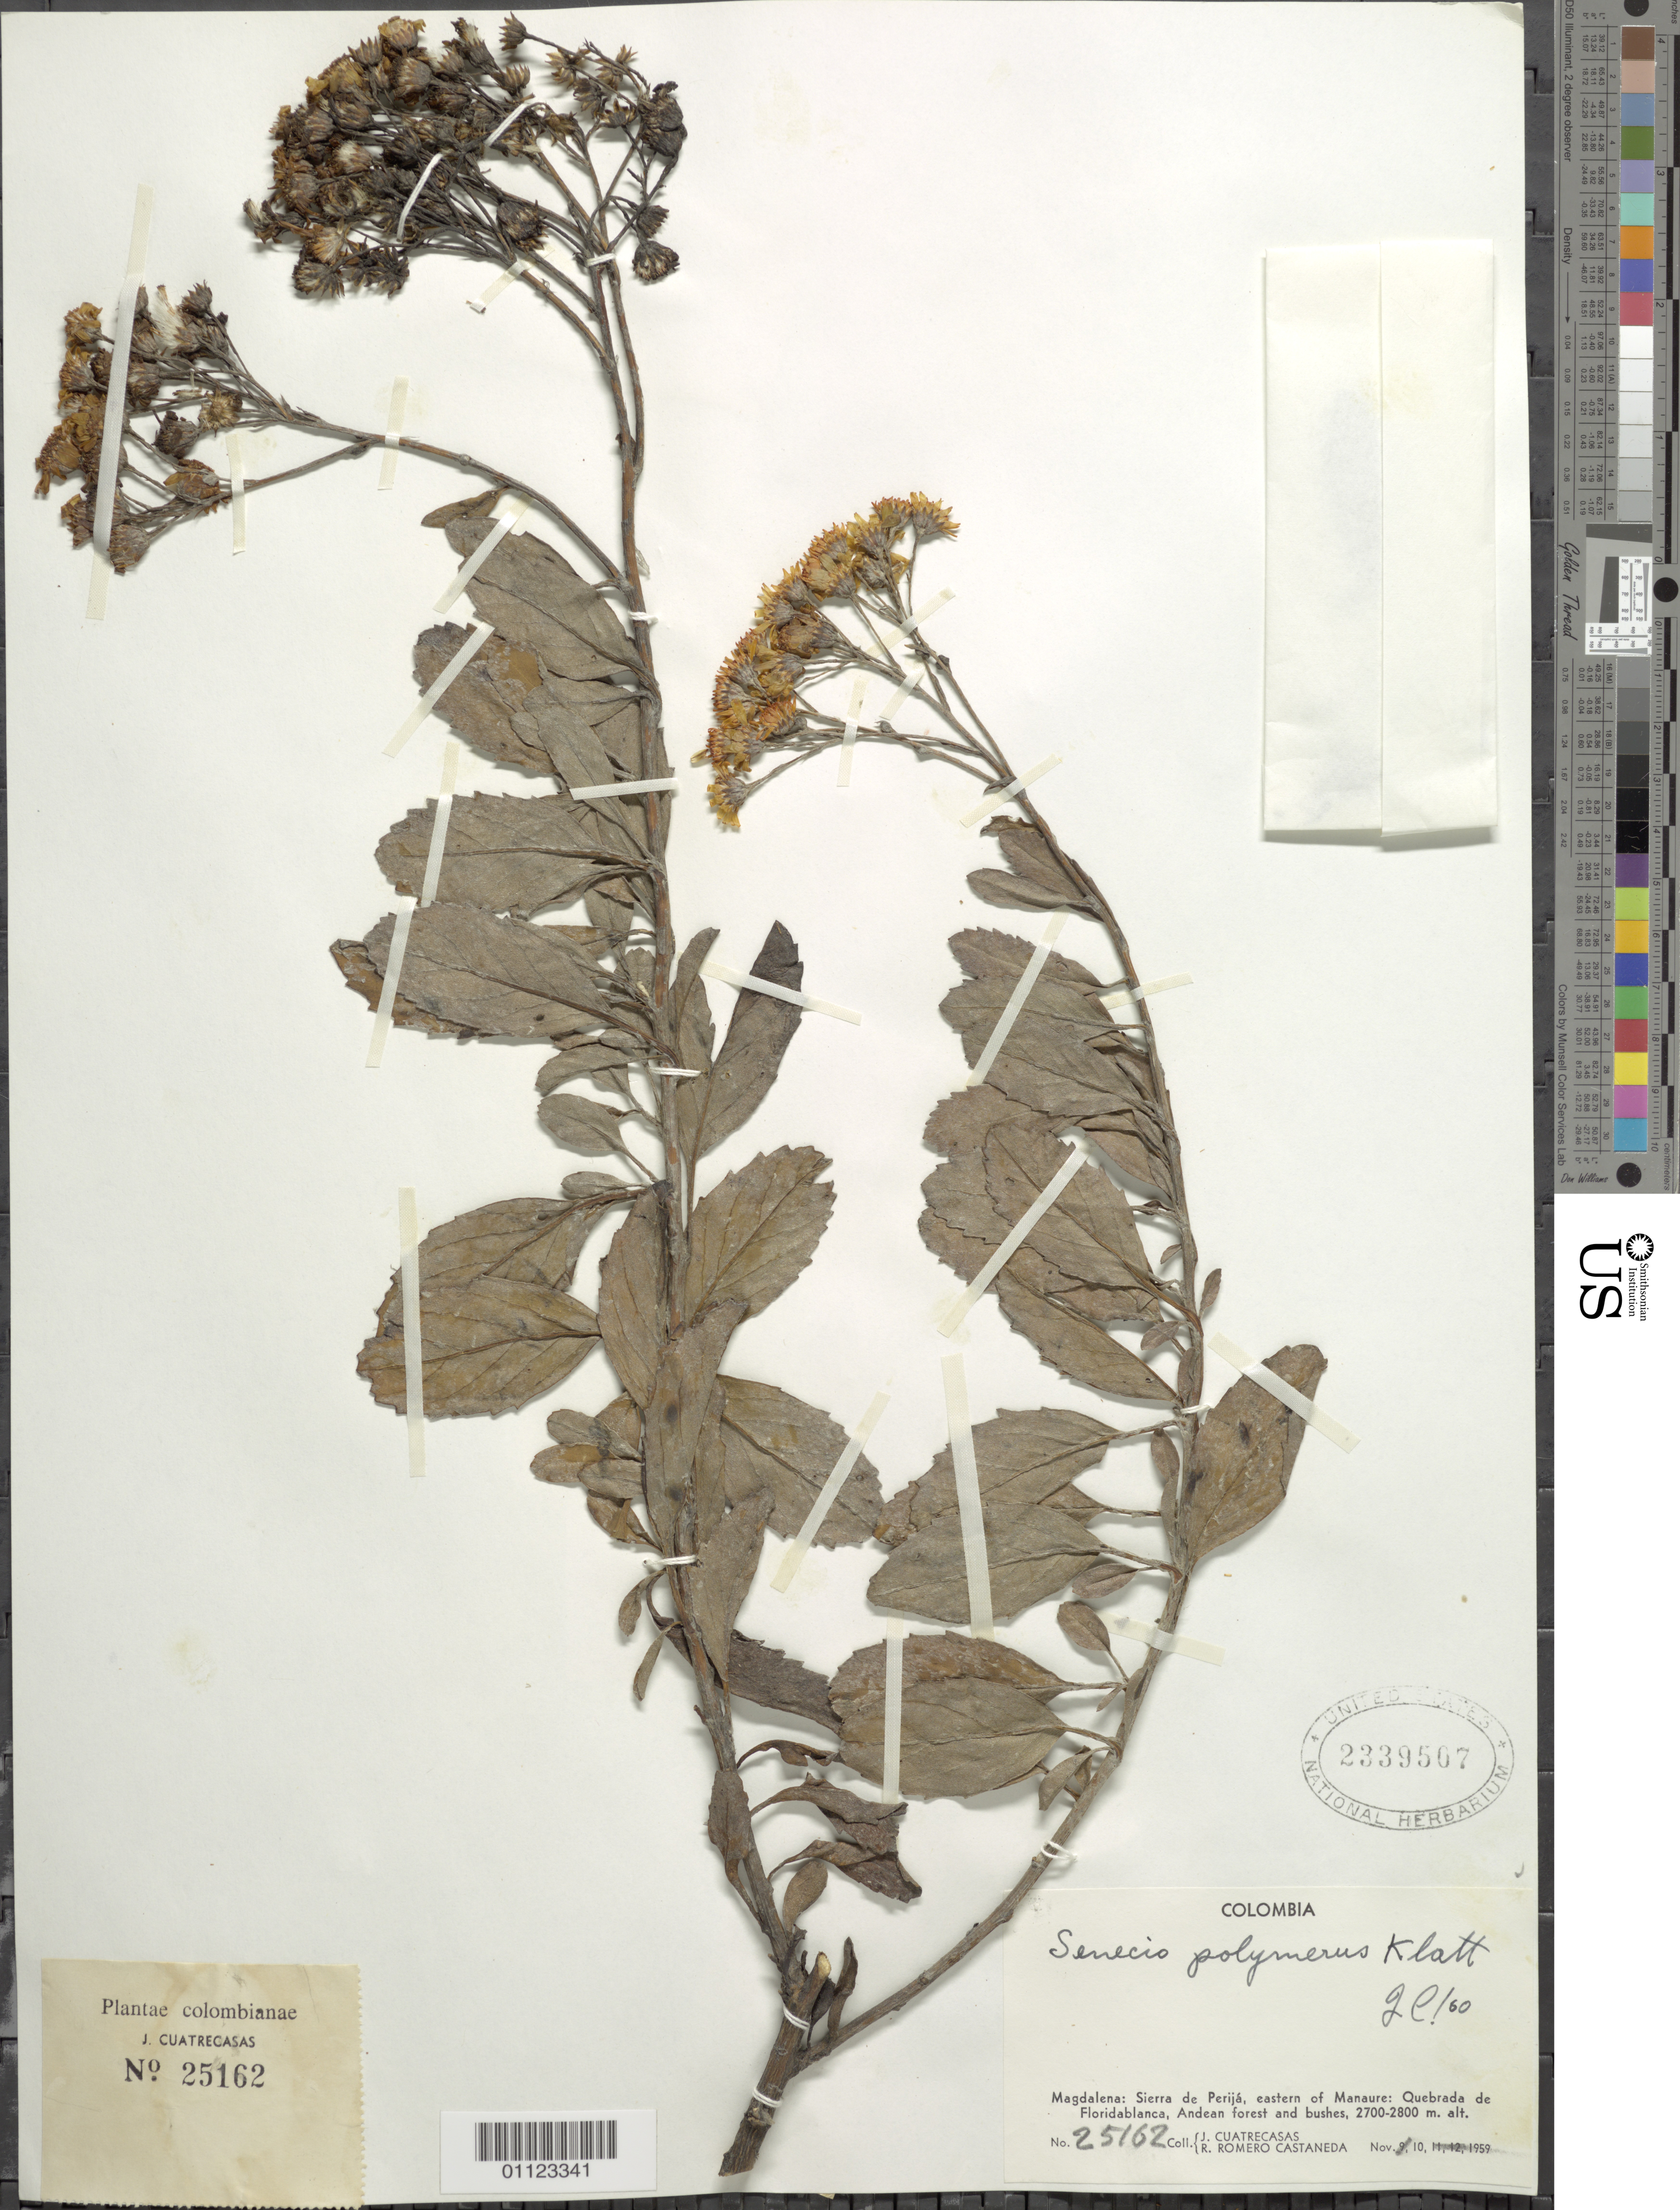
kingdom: Plantae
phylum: Tracheophyta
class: Magnoliopsida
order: Asterales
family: Asteraceae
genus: Pentacalia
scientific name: Pentacalia polymera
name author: (Klatt) Cuatrec.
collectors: J. Cuatrecasas & R. Romero Castañeda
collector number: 25162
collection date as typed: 10 Nov 1959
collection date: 1959-11-10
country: Colombia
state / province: Magdalena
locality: Sierra de Perijá, E of Manaure, Quebrada de Floridablanca.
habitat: Andean forest and bushes.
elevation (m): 2700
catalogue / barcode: US 2339507